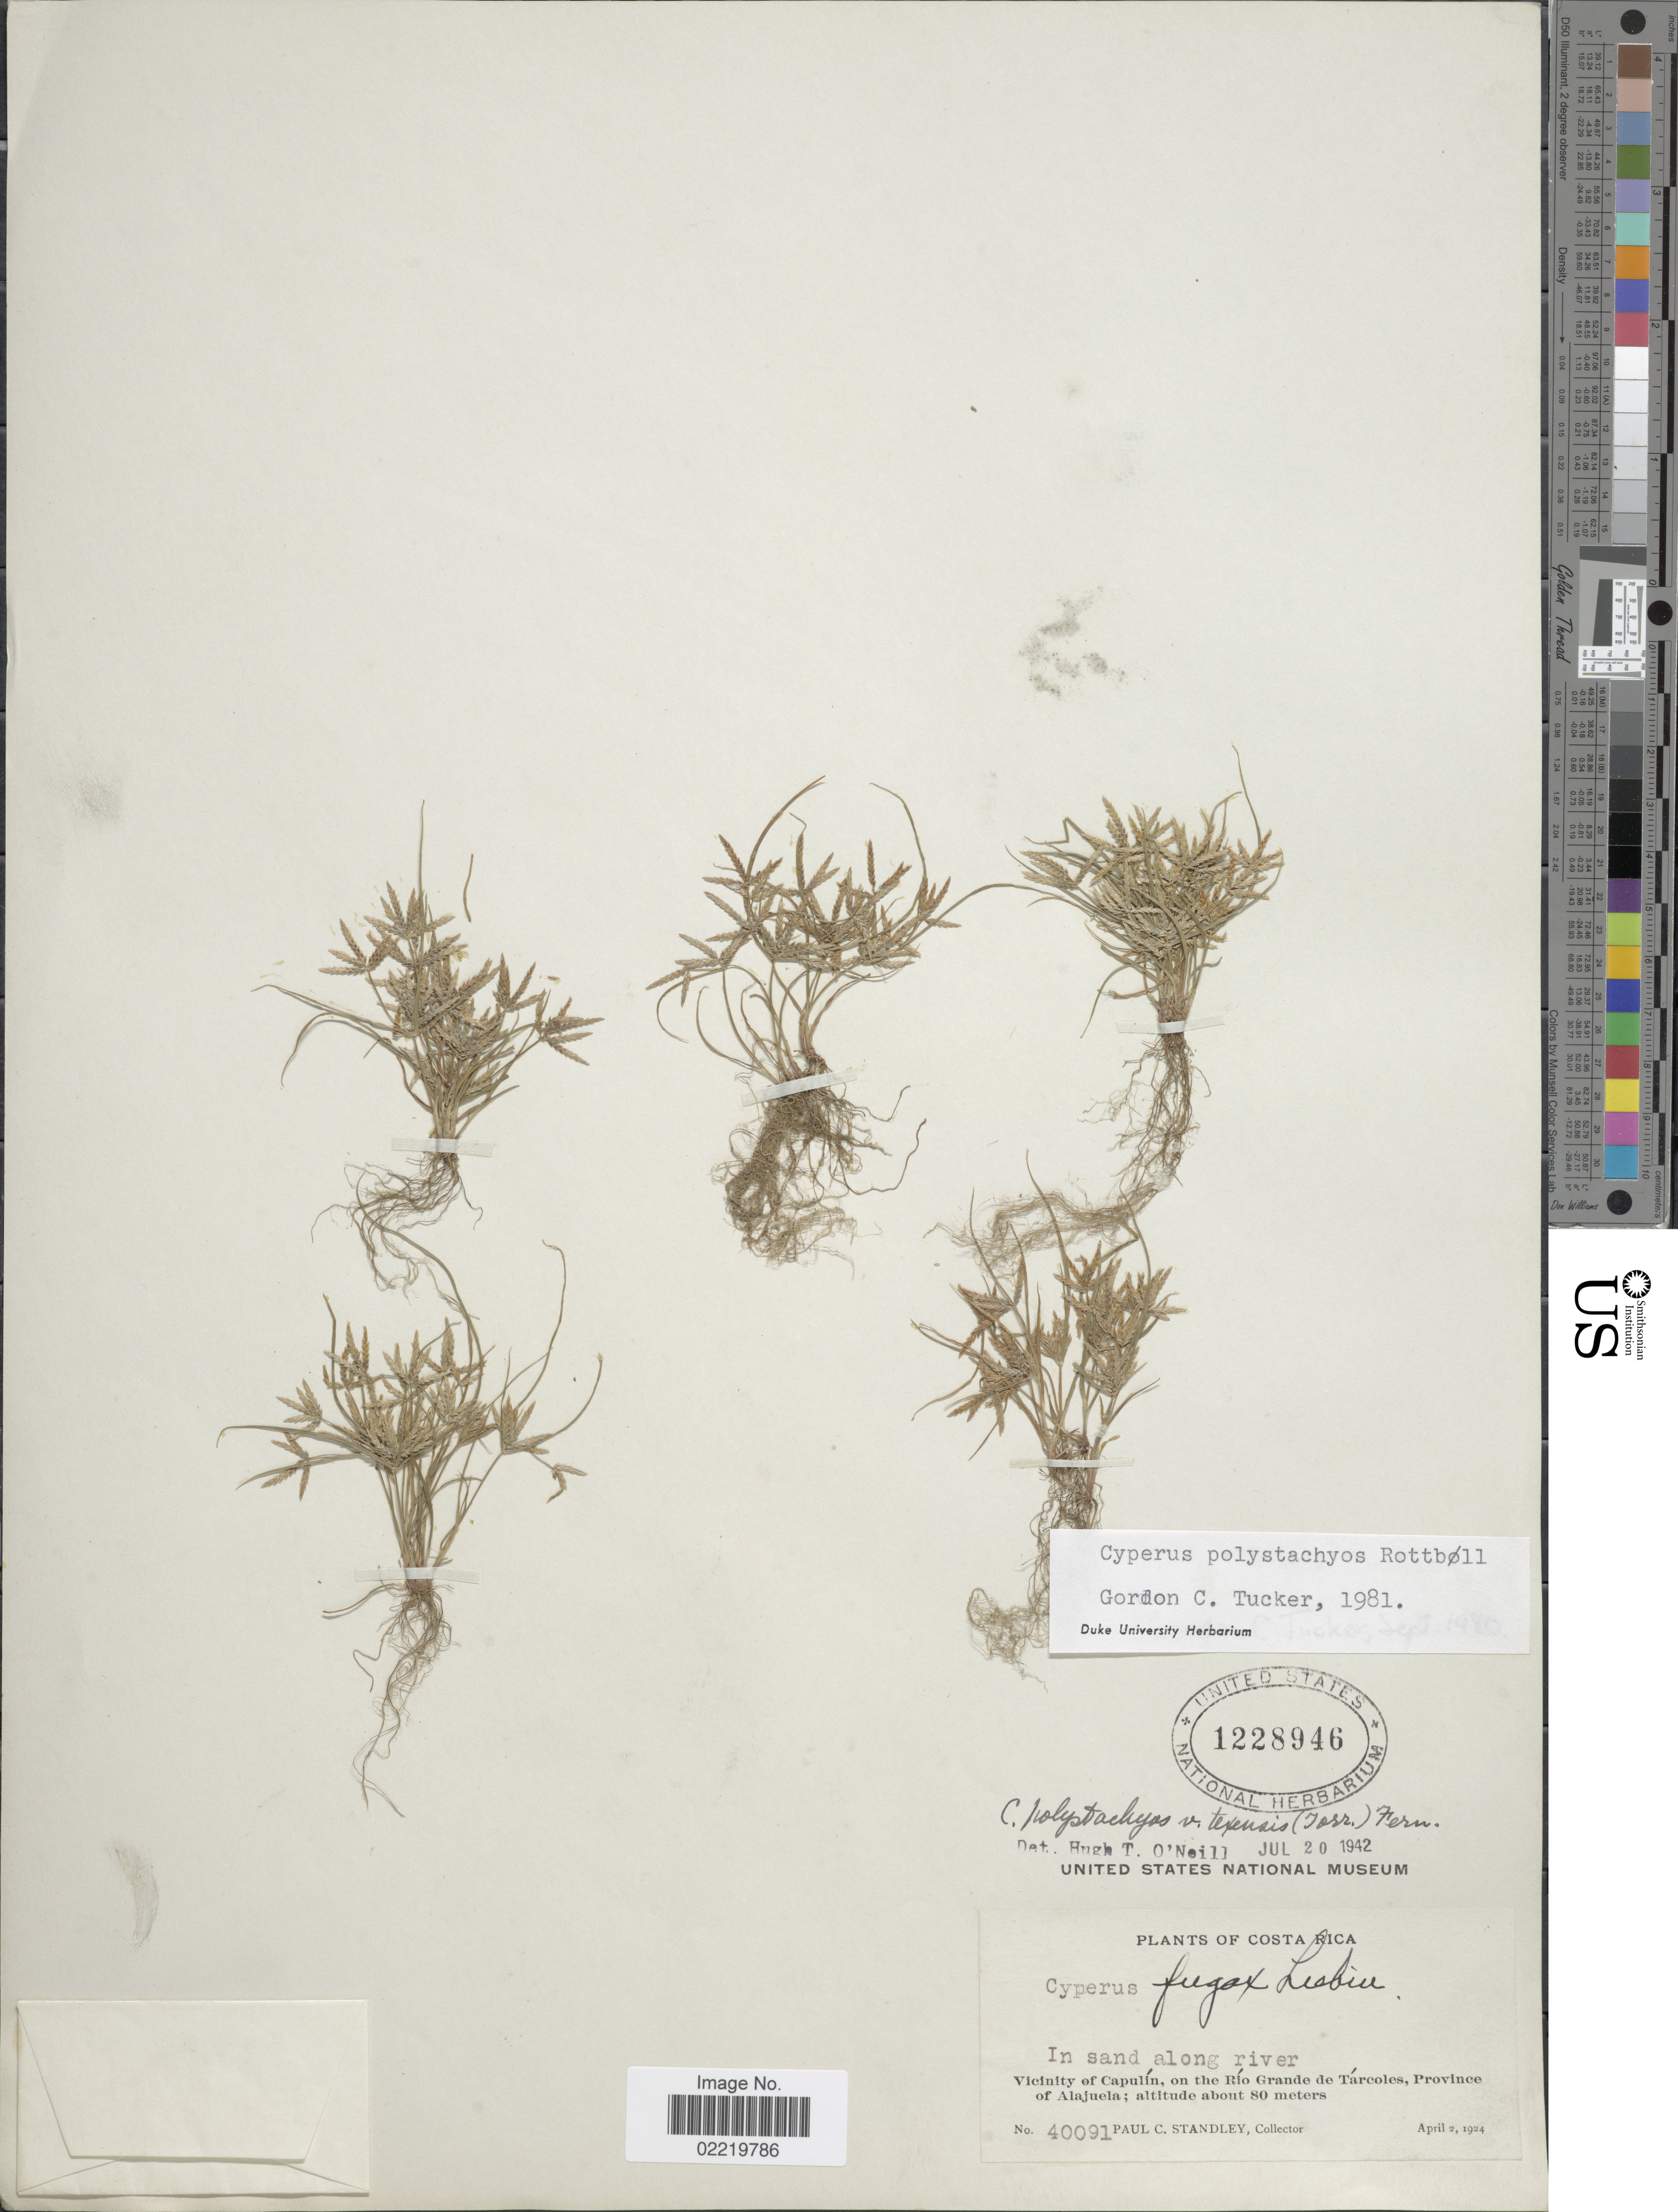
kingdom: Plantae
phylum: Tracheophyta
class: Liliopsida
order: Poales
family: Cyperaceae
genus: Cyperus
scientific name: Cyperus polystachyos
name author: Rottb.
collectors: P. C. Standley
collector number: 40091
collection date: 1924-04-02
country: Costa Rica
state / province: Alajuela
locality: In sand along river, Vicinity of Capulín, on the Río Grande de Tárcoles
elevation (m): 80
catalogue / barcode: US 1228946